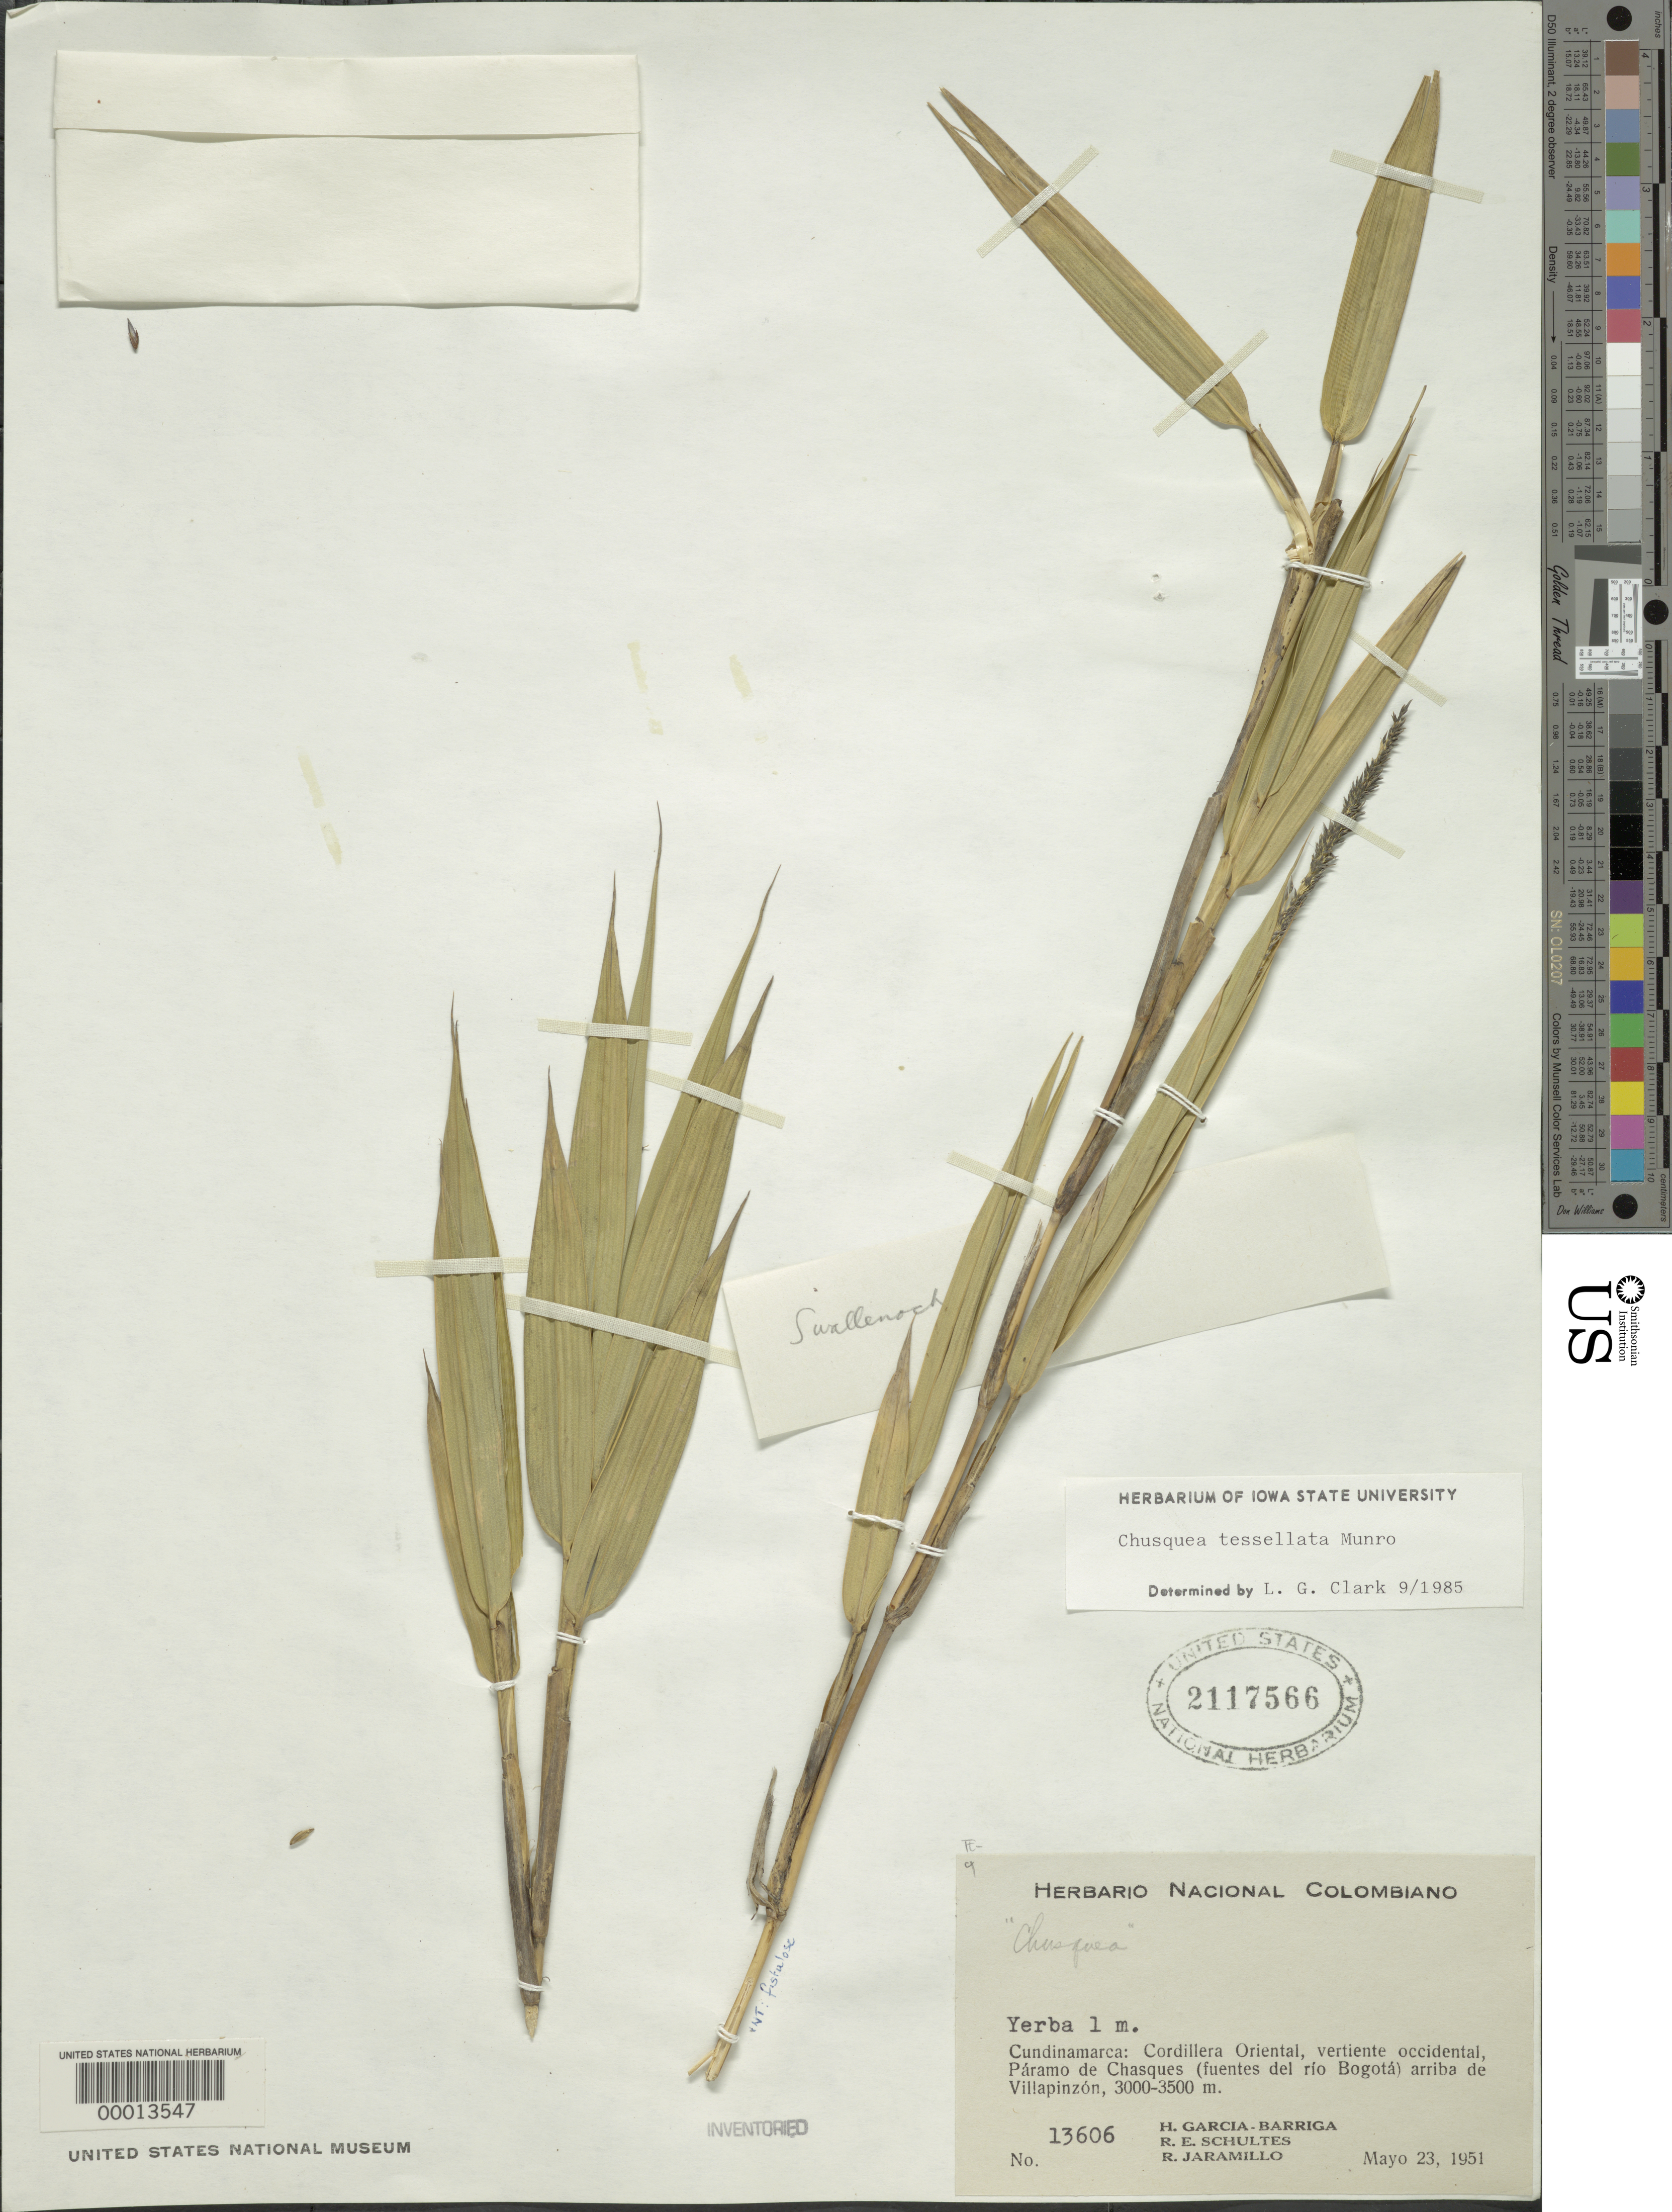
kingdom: Plantae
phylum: Tracheophyta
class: Liliopsida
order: Poales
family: Poaceae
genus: Chusquea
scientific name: Chusquea tessellata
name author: Munro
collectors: H. García Barriga, R. E. Schultes & R. Jaramillo M.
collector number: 13606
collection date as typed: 23 May 1951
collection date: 1951-05-23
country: Colombia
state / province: Cundinamarca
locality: Paramo de Chasques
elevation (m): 3000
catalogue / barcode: US 2117566